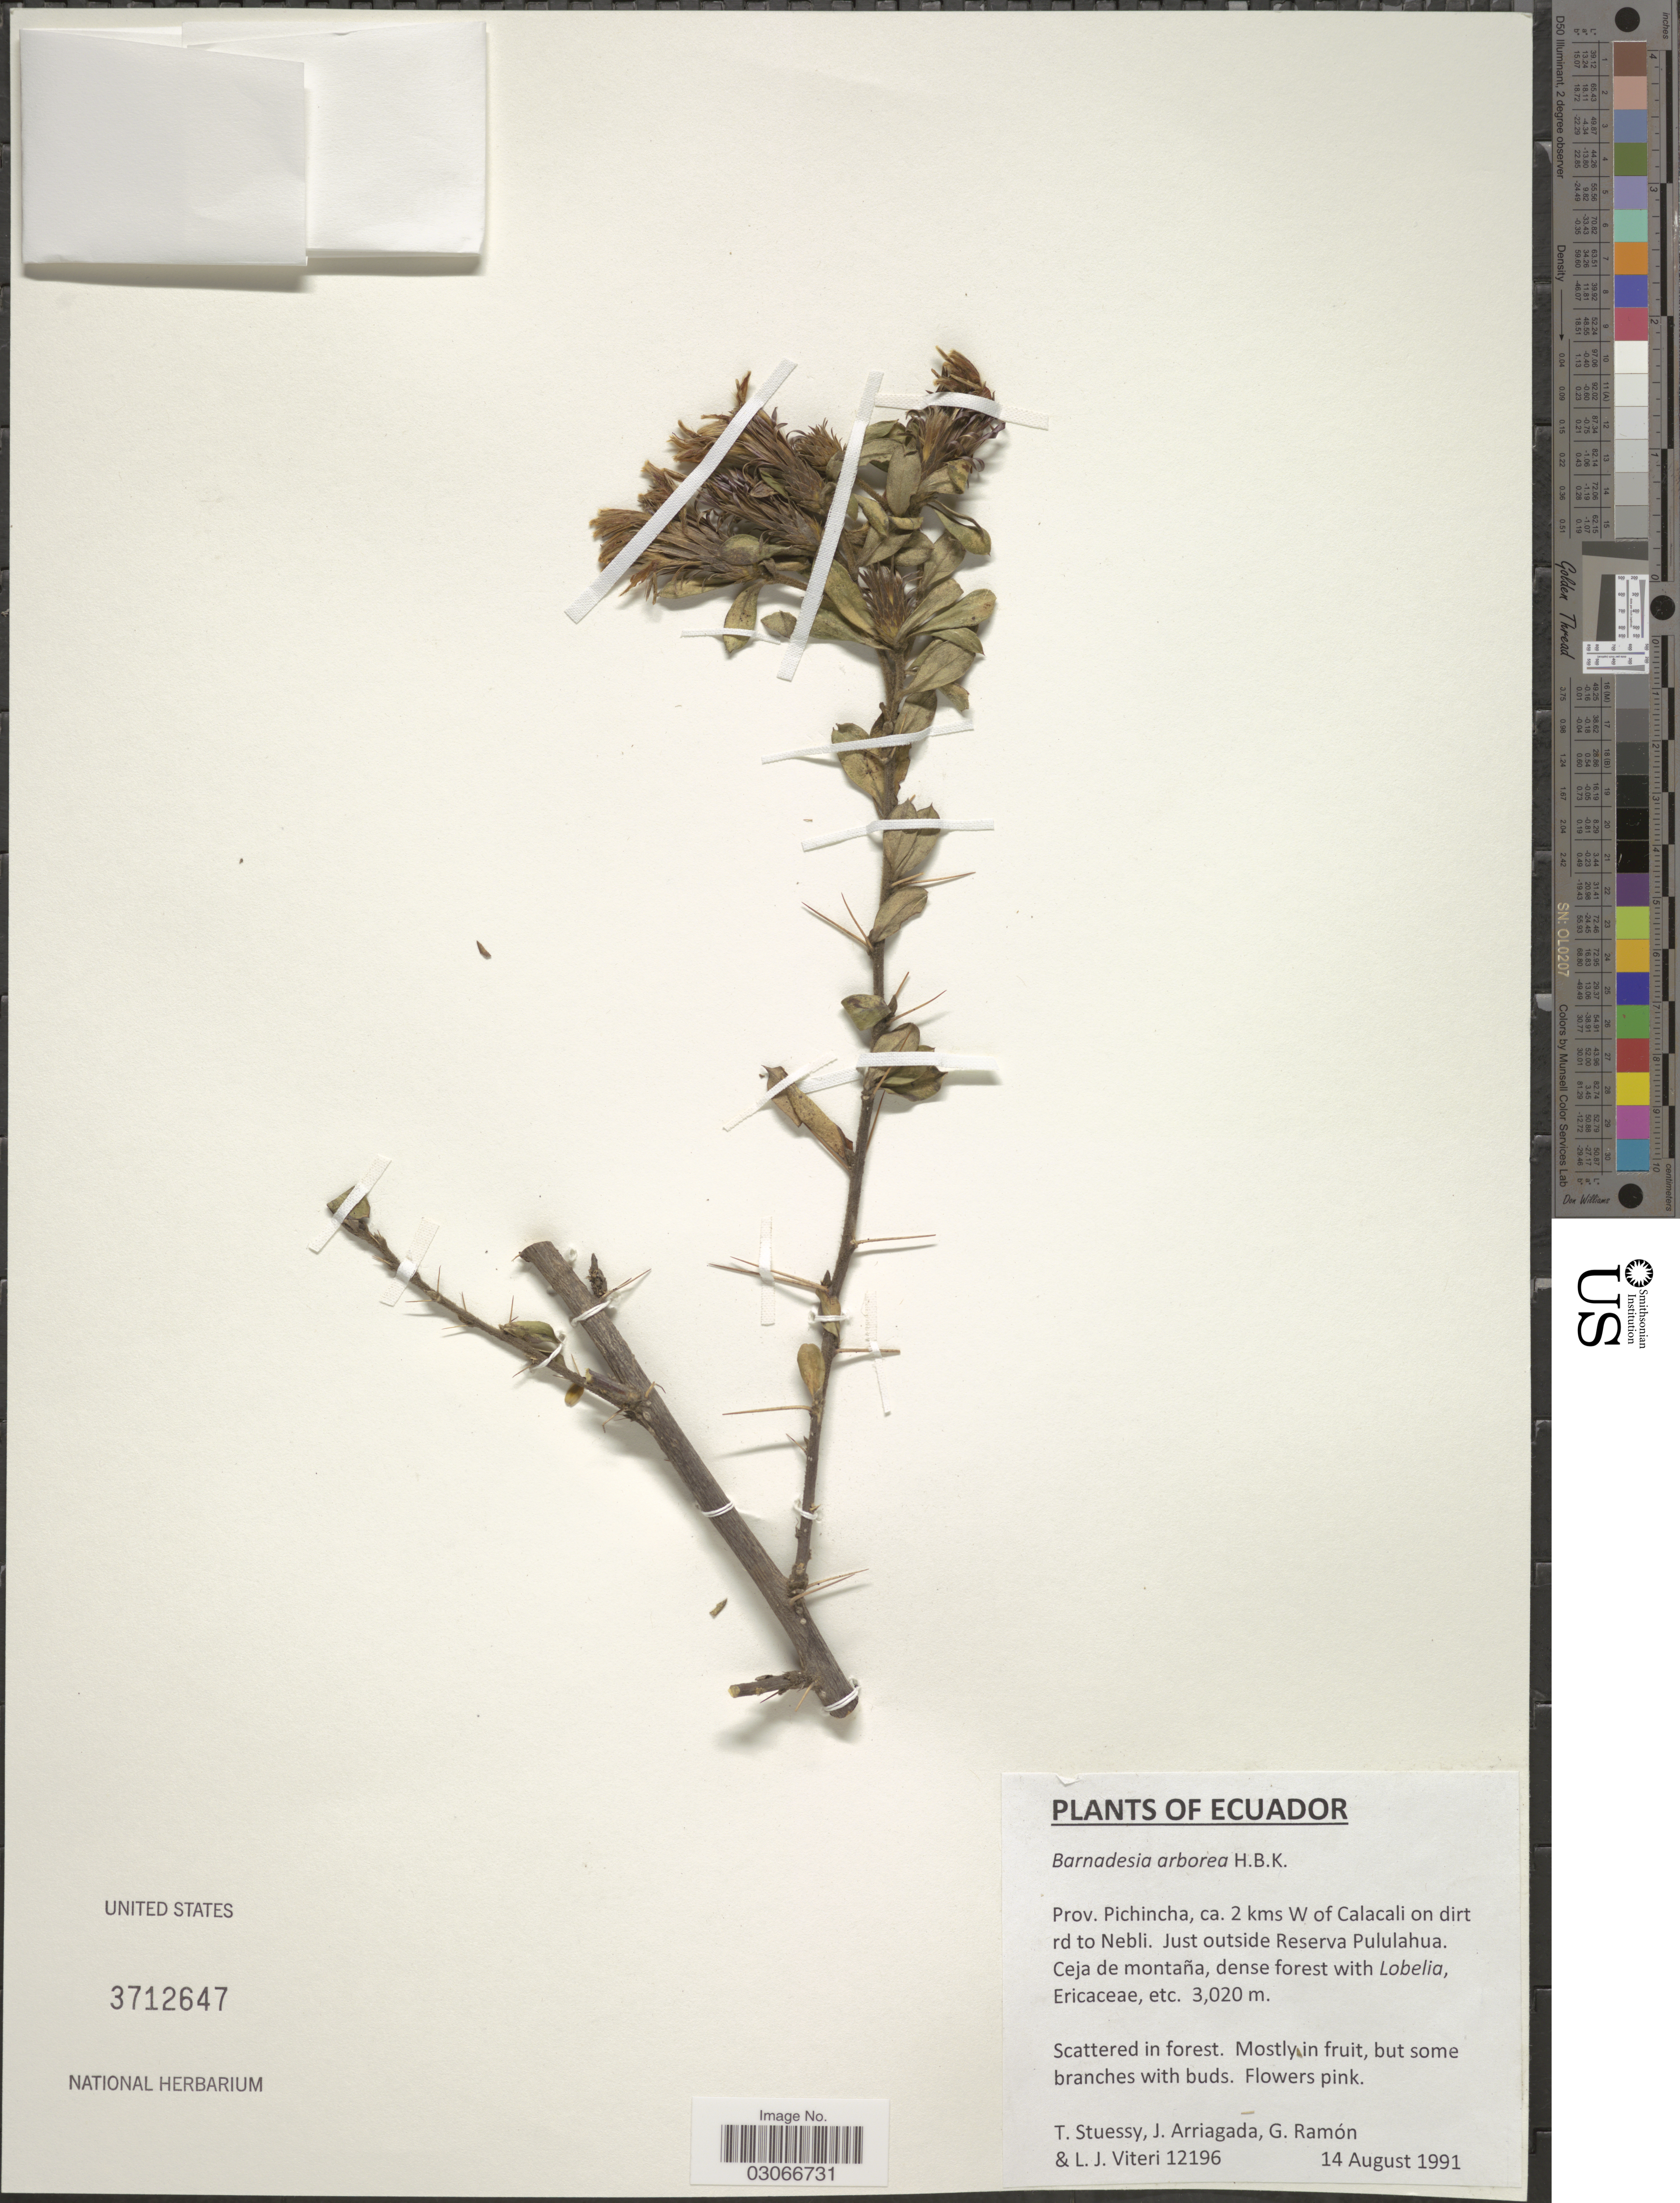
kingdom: Plantae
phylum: Tracheophyta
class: Magnoliopsida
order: Asterales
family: Asteraceae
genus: Barnadesia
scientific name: Barnadesia arborea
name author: Kunth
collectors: T. Stuessy, J. Arriagada, G. Ramón & L. Viteri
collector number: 12196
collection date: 1991-08-14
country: Ecuador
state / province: Pichincha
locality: Ca. 2 kms W of Calacali on dirt rd to Nebli. Just outside Reserva Pululahau.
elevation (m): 3020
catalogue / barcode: US 3712647